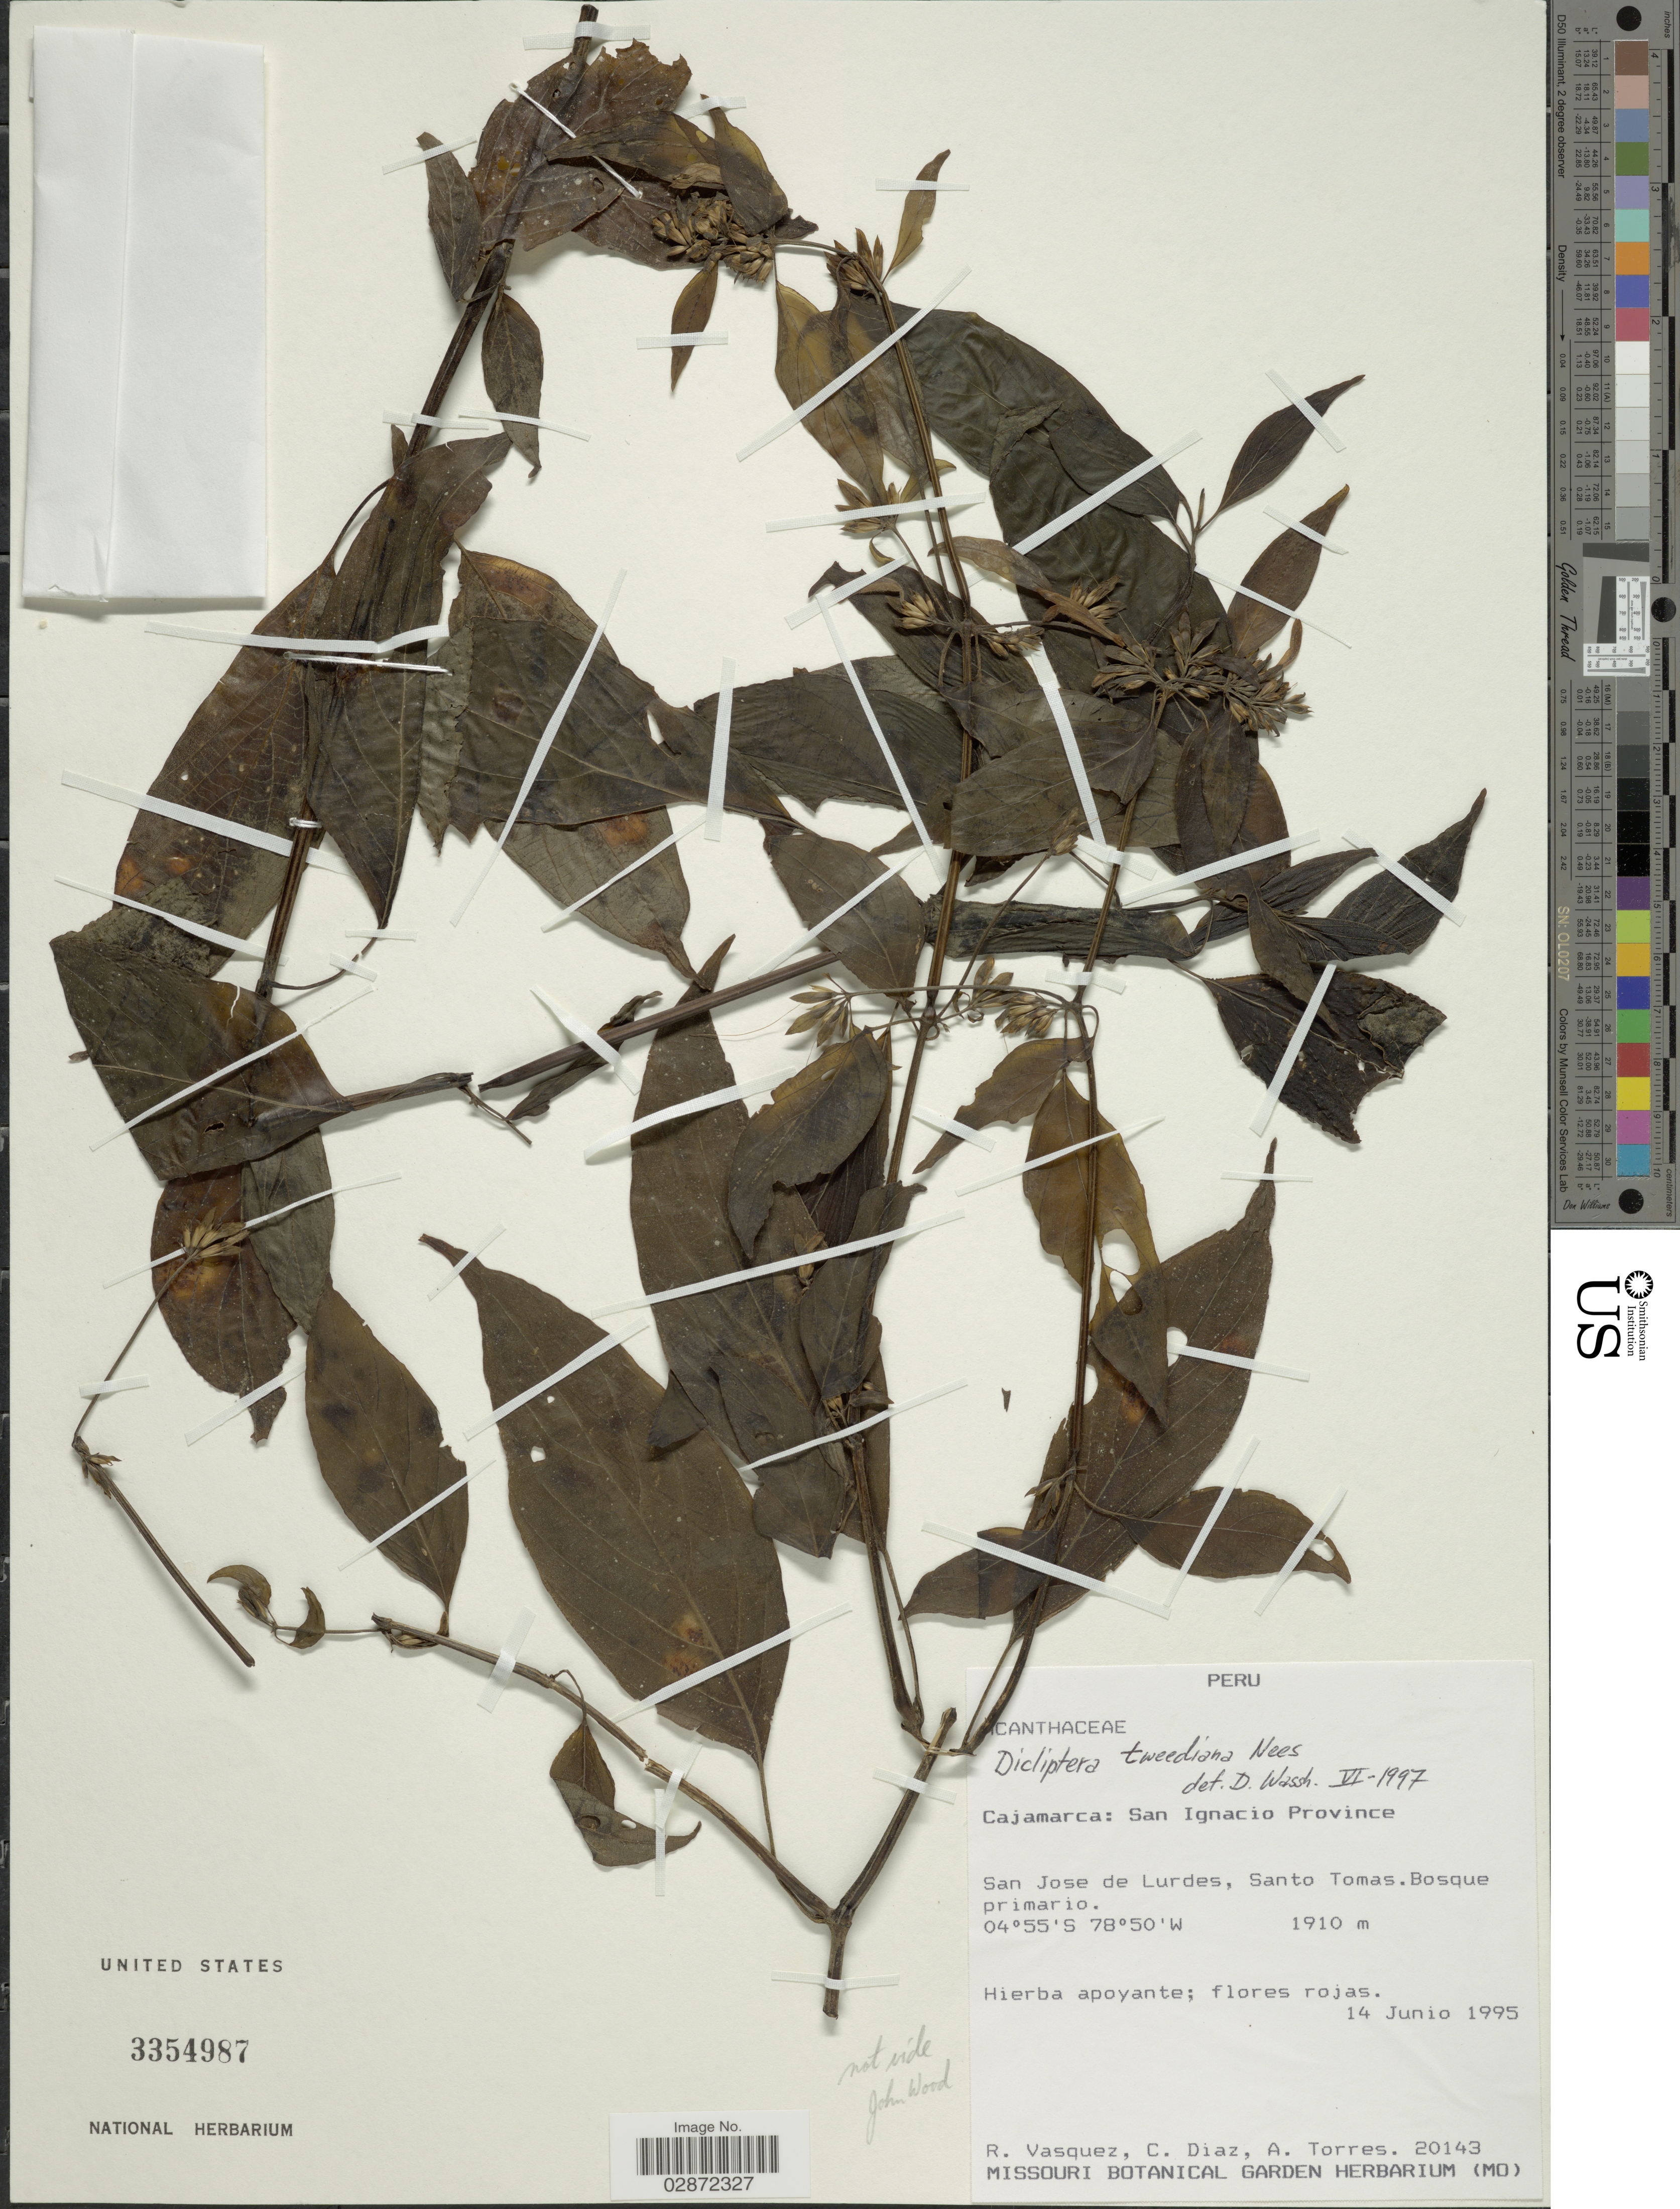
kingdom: Plantae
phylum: Tracheophyta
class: Magnoliopsida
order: Lamiales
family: Acanthaceae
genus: Dicliptera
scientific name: Dicliptera squarrosa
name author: Nees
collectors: R. Vasquez, C. Díaz & A. Torres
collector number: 20143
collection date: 1995-06-14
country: Peru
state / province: Cajamarca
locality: San Ignacio Province. San Jose de Lurdes, Santo Tomas.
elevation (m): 1910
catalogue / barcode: US 3354987